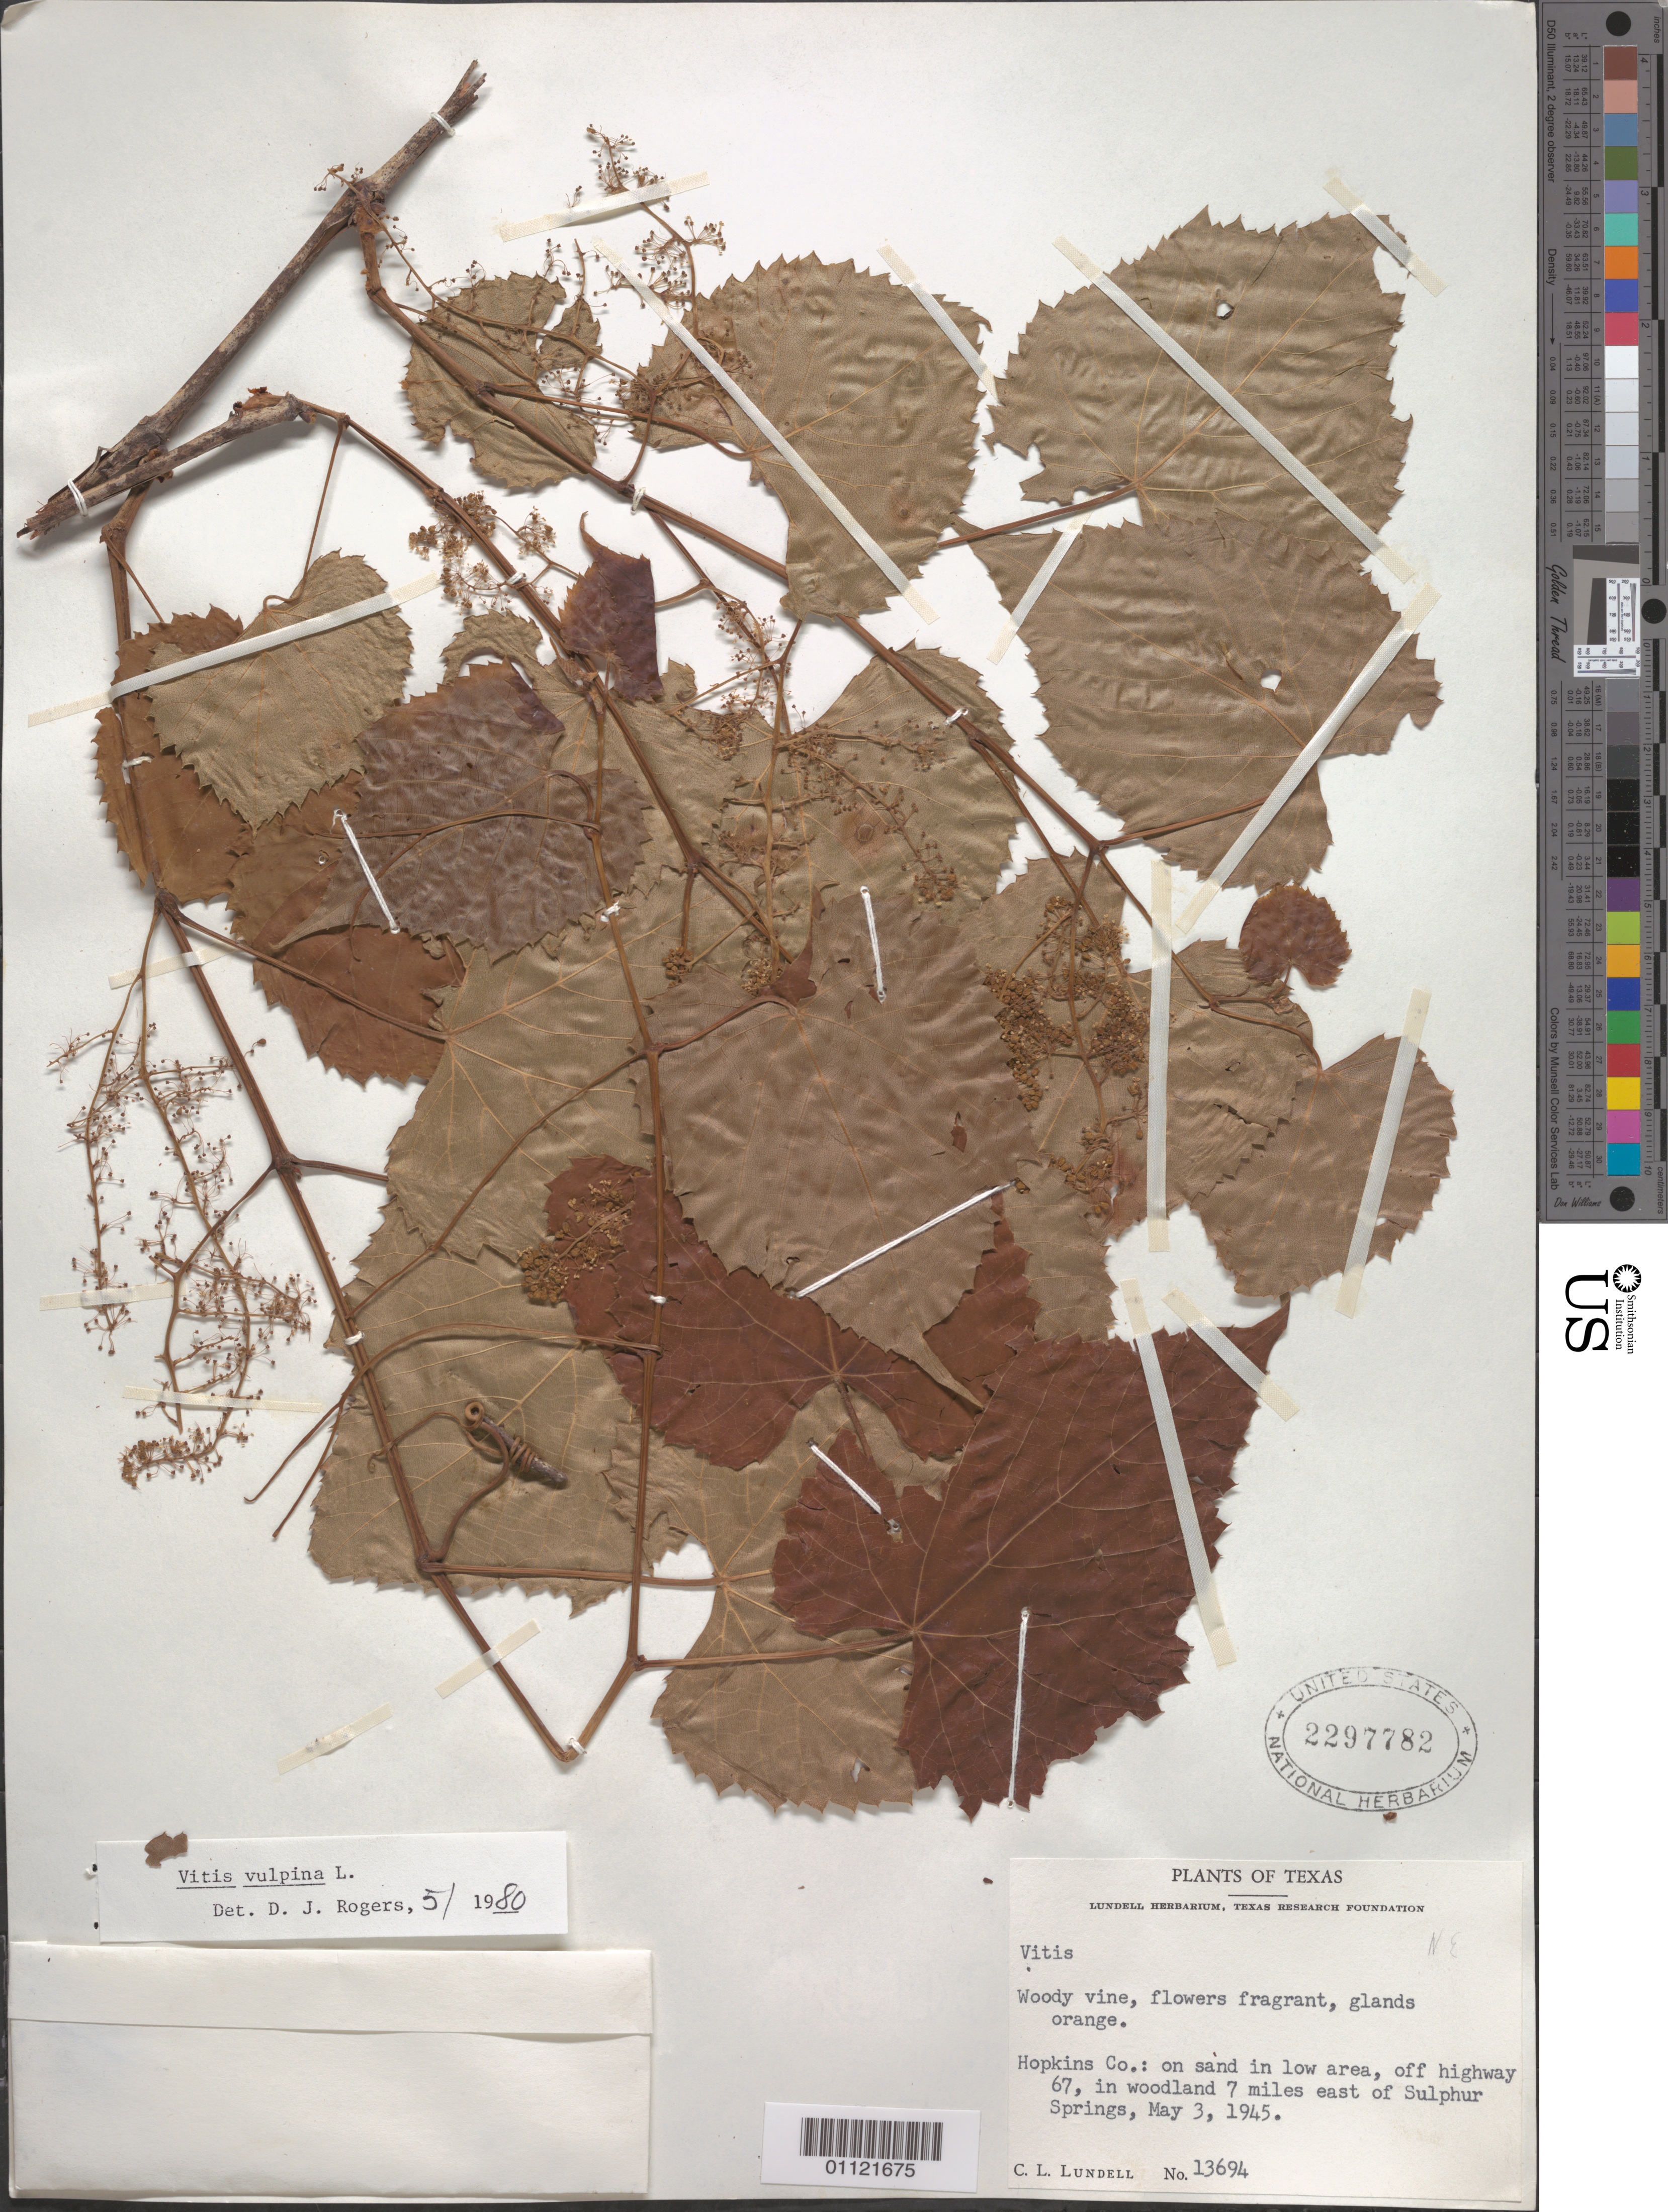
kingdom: Plantae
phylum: Tracheophyta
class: Magnoliopsida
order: Vitales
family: Vitaceae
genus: Vitis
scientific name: Vitis vulpina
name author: L.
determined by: Rogers, D. J.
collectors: C. L. Lundell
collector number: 13694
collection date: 1945-03-05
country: United States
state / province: Texas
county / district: Hopkins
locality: off highway 67, in wooland 7 miles east of Sulphur Springs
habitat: on sand in low area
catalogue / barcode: US 2297782